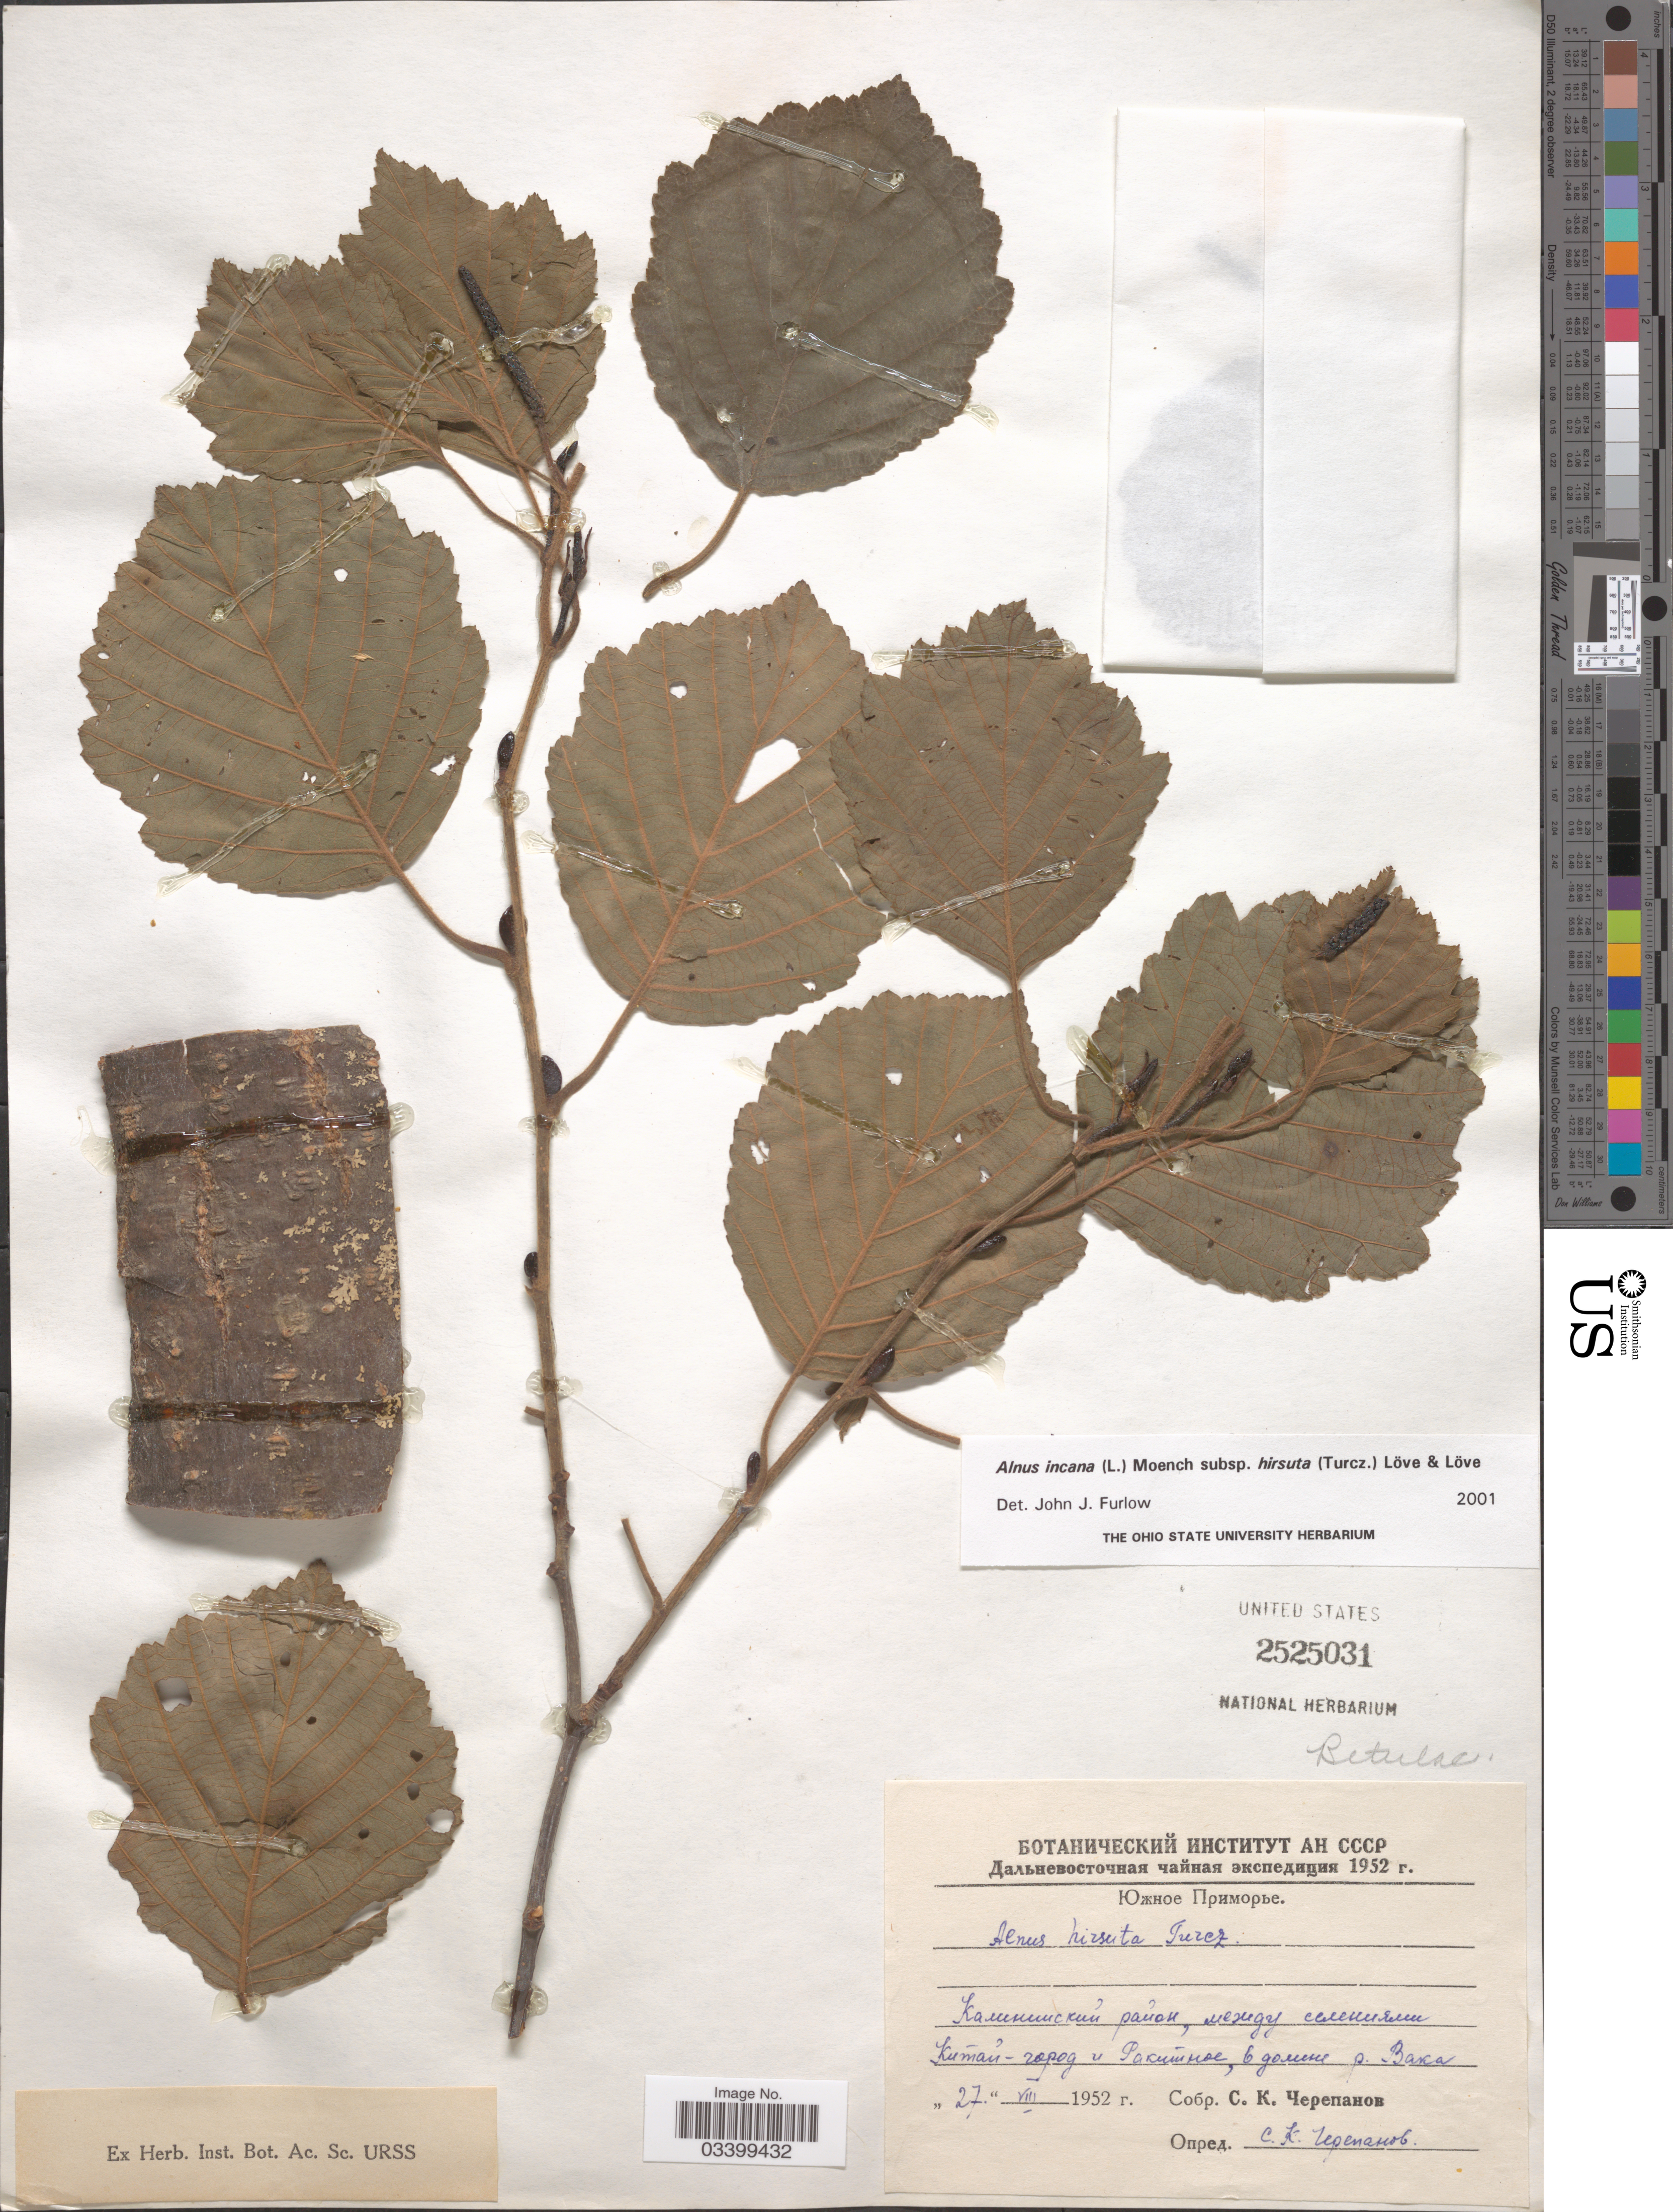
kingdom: Plantae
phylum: Tracheophyta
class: Magnoliopsida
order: Fagales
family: Betulaceae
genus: Alnus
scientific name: Alnus incana subsp. hirsuta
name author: (Spach) Á. Löve & D. Löve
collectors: S. Cherepanov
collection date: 1952-08-27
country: Russian Federation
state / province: Primorsky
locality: Kalininskiy, between villages Kitai-Gorod and Rakitnoe, in valley of River Vaka.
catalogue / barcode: US 2525031